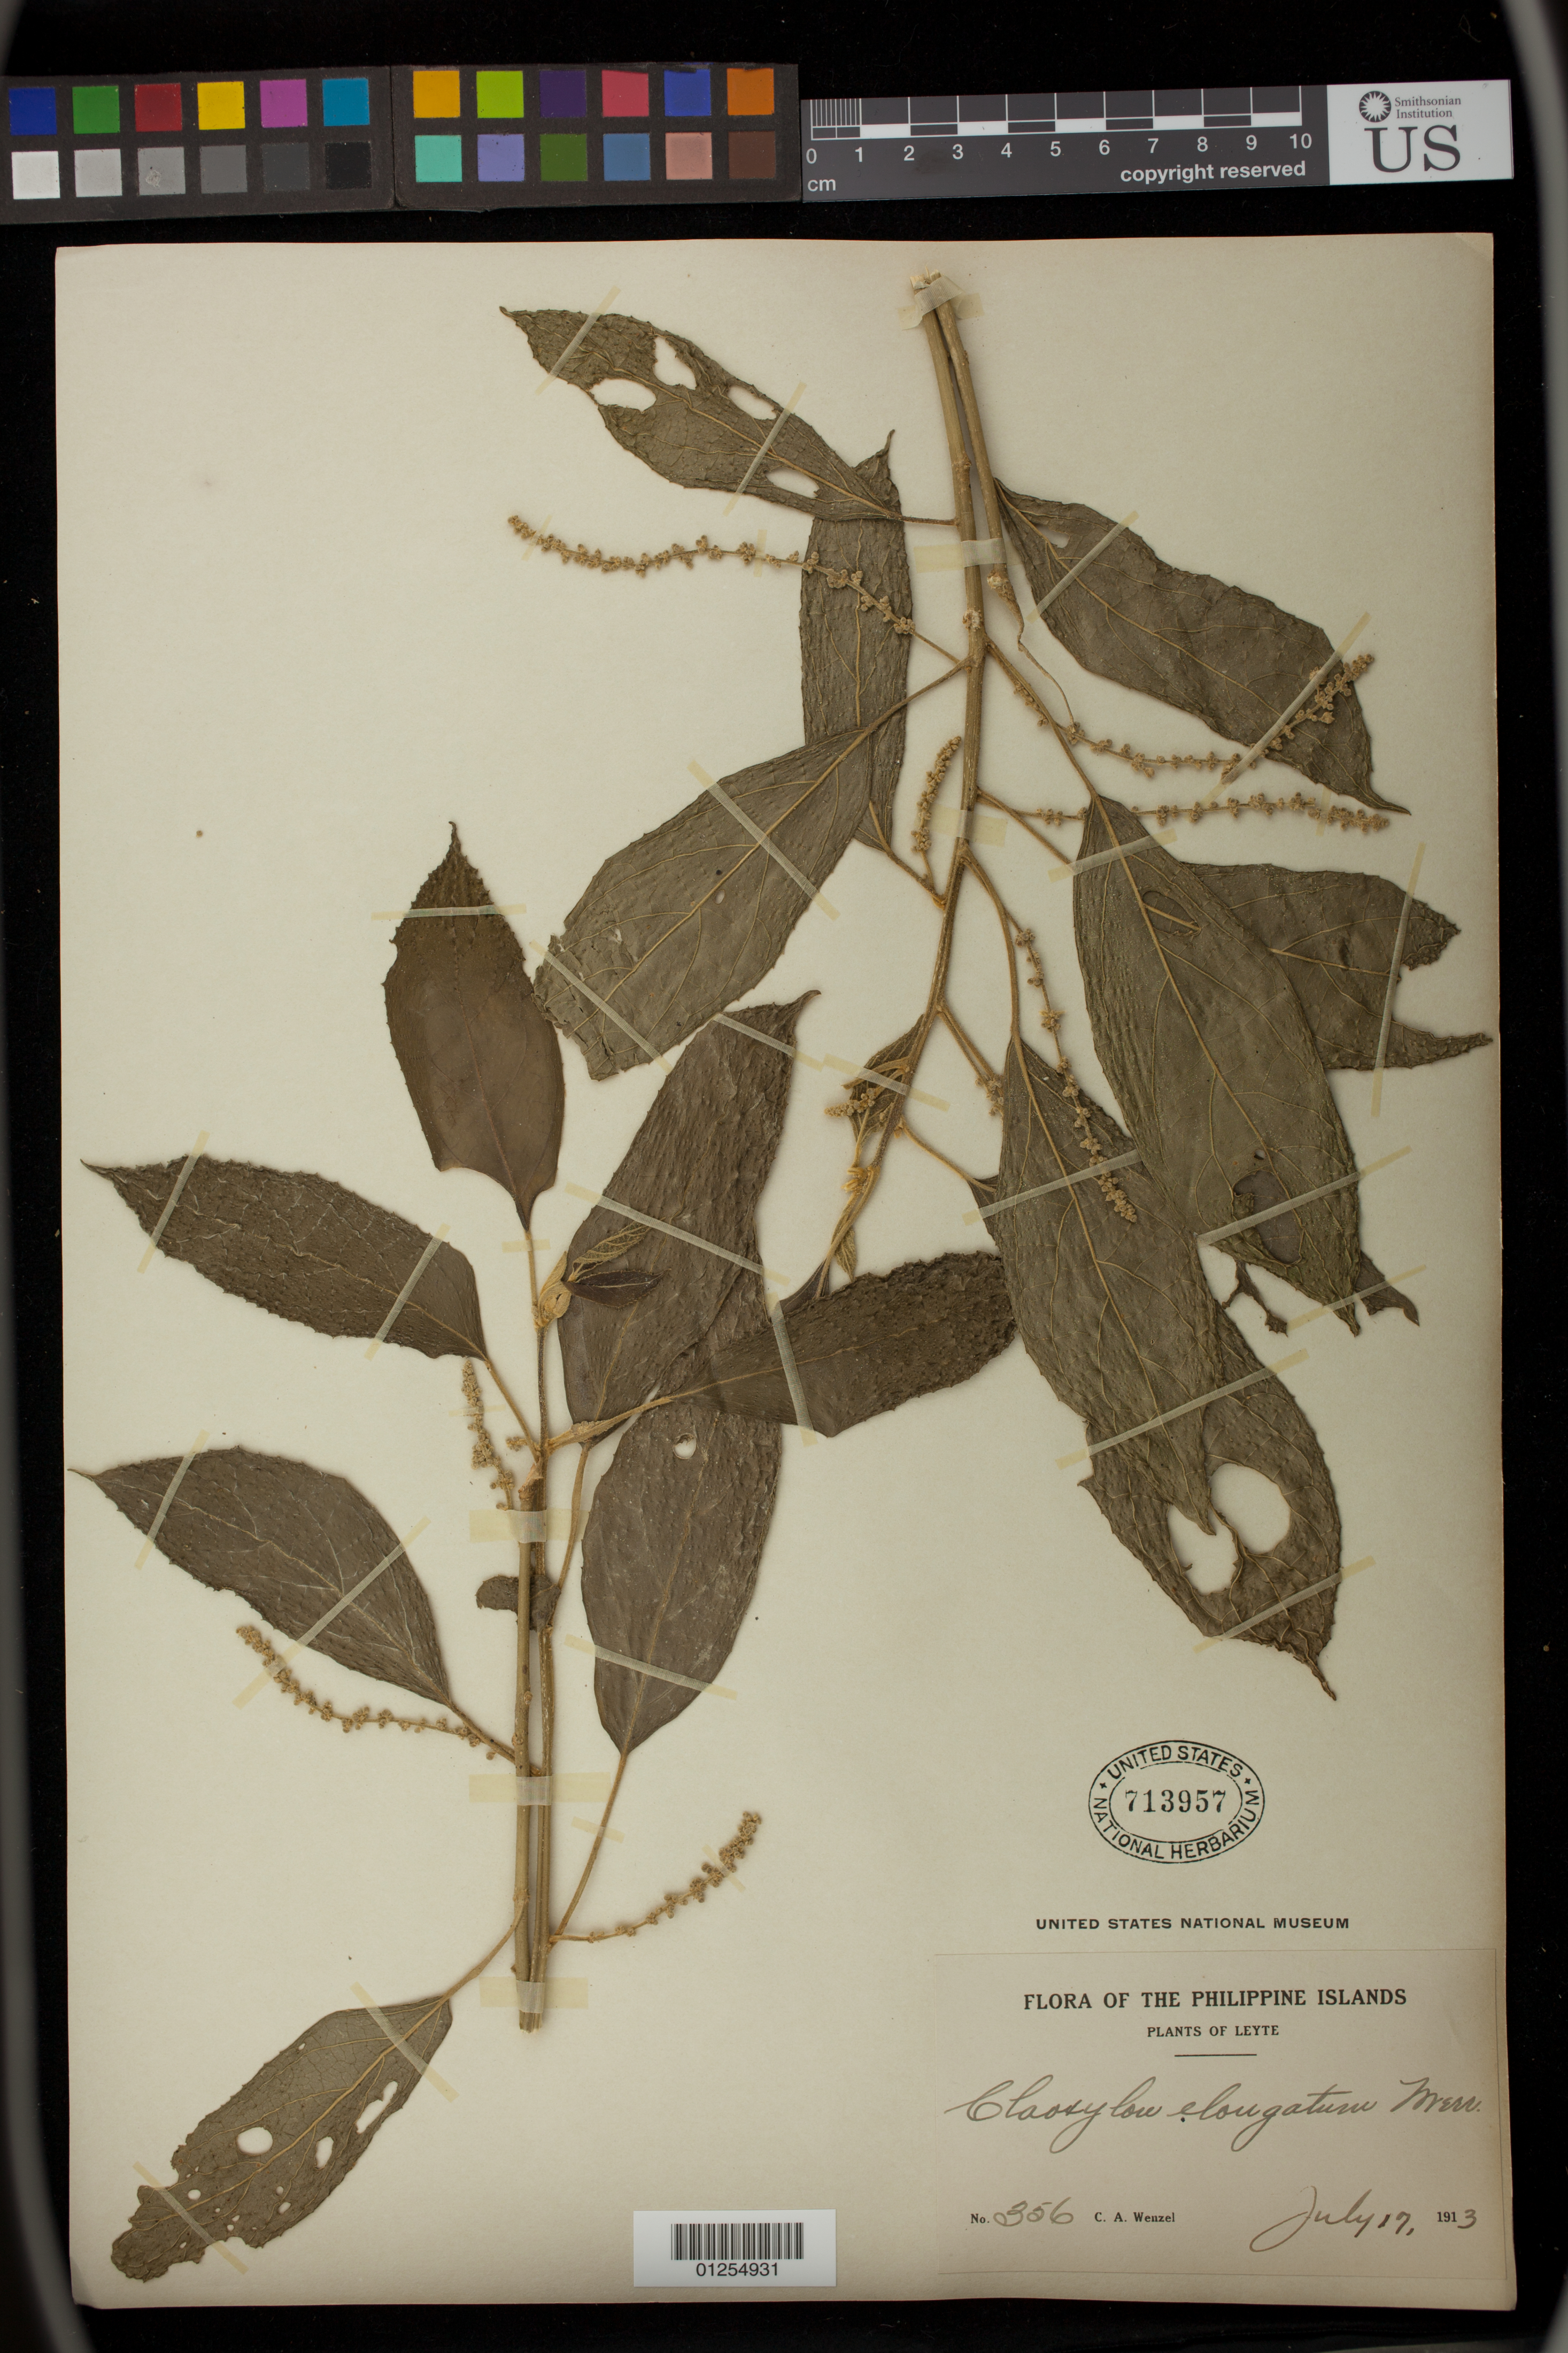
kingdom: Plantae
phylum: Tracheophyta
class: Magnoliopsida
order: Malpighiales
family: Euphorbiaceae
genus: Claoxylon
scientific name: Claoxylon elongatum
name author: Merr.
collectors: C. Wenzel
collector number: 356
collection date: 1913-07-17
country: Philippines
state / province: Eastern Visayas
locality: Leyte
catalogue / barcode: US 713957